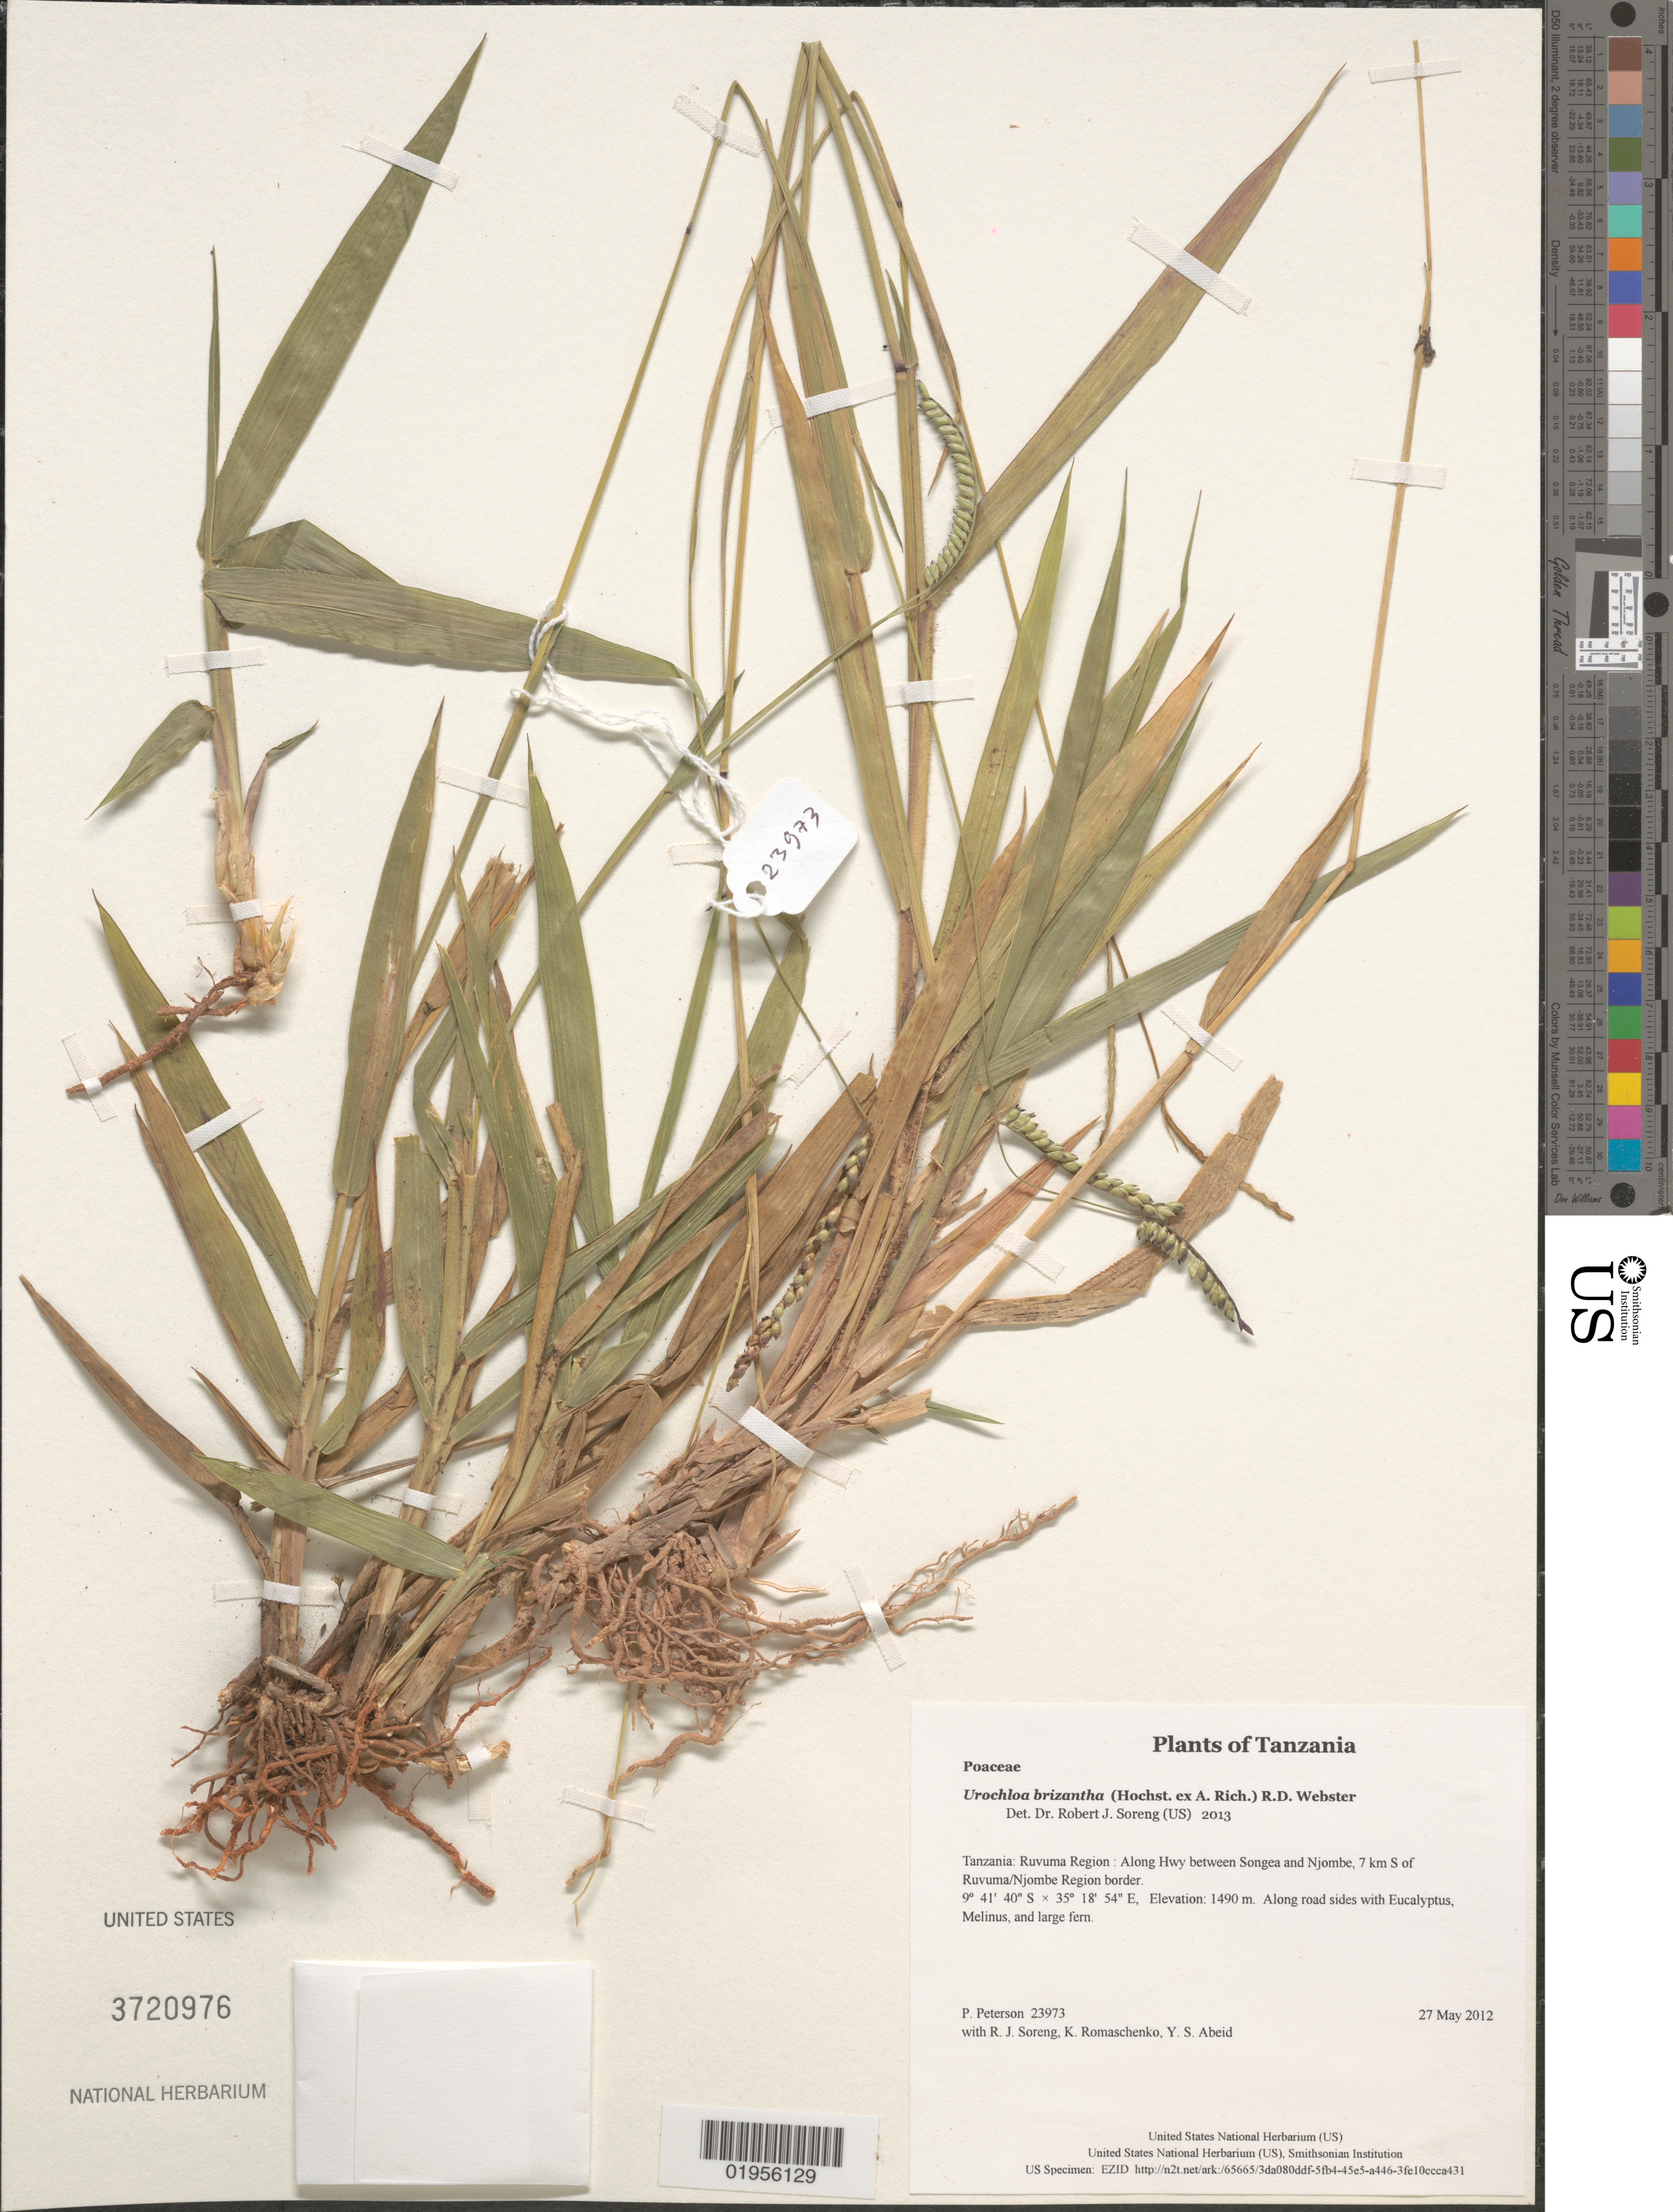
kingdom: Plantae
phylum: Tracheophyta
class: Liliopsida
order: Poales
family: Poaceae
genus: Urochloa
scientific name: Urochloa brizantha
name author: (Hochst. ex A. Rich.) R.D. Webster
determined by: Soreng, Robert J., Research Associate (BOT), Smithsonian Institution - National Museum of Natural History (UNITED STATES)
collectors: P. M. Peterson, R. J. Soreng, K. Romaschenko & Y. Abeid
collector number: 23973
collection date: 2012-05-27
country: Tanzania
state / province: Ruvuma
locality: Along Hwy between Songea and Njombe, 7 km S of Ruvuma/Njombe Region border.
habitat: Along road sides with Eucalyptus, Melinus, and large fern.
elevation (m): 1490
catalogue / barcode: US 3720976